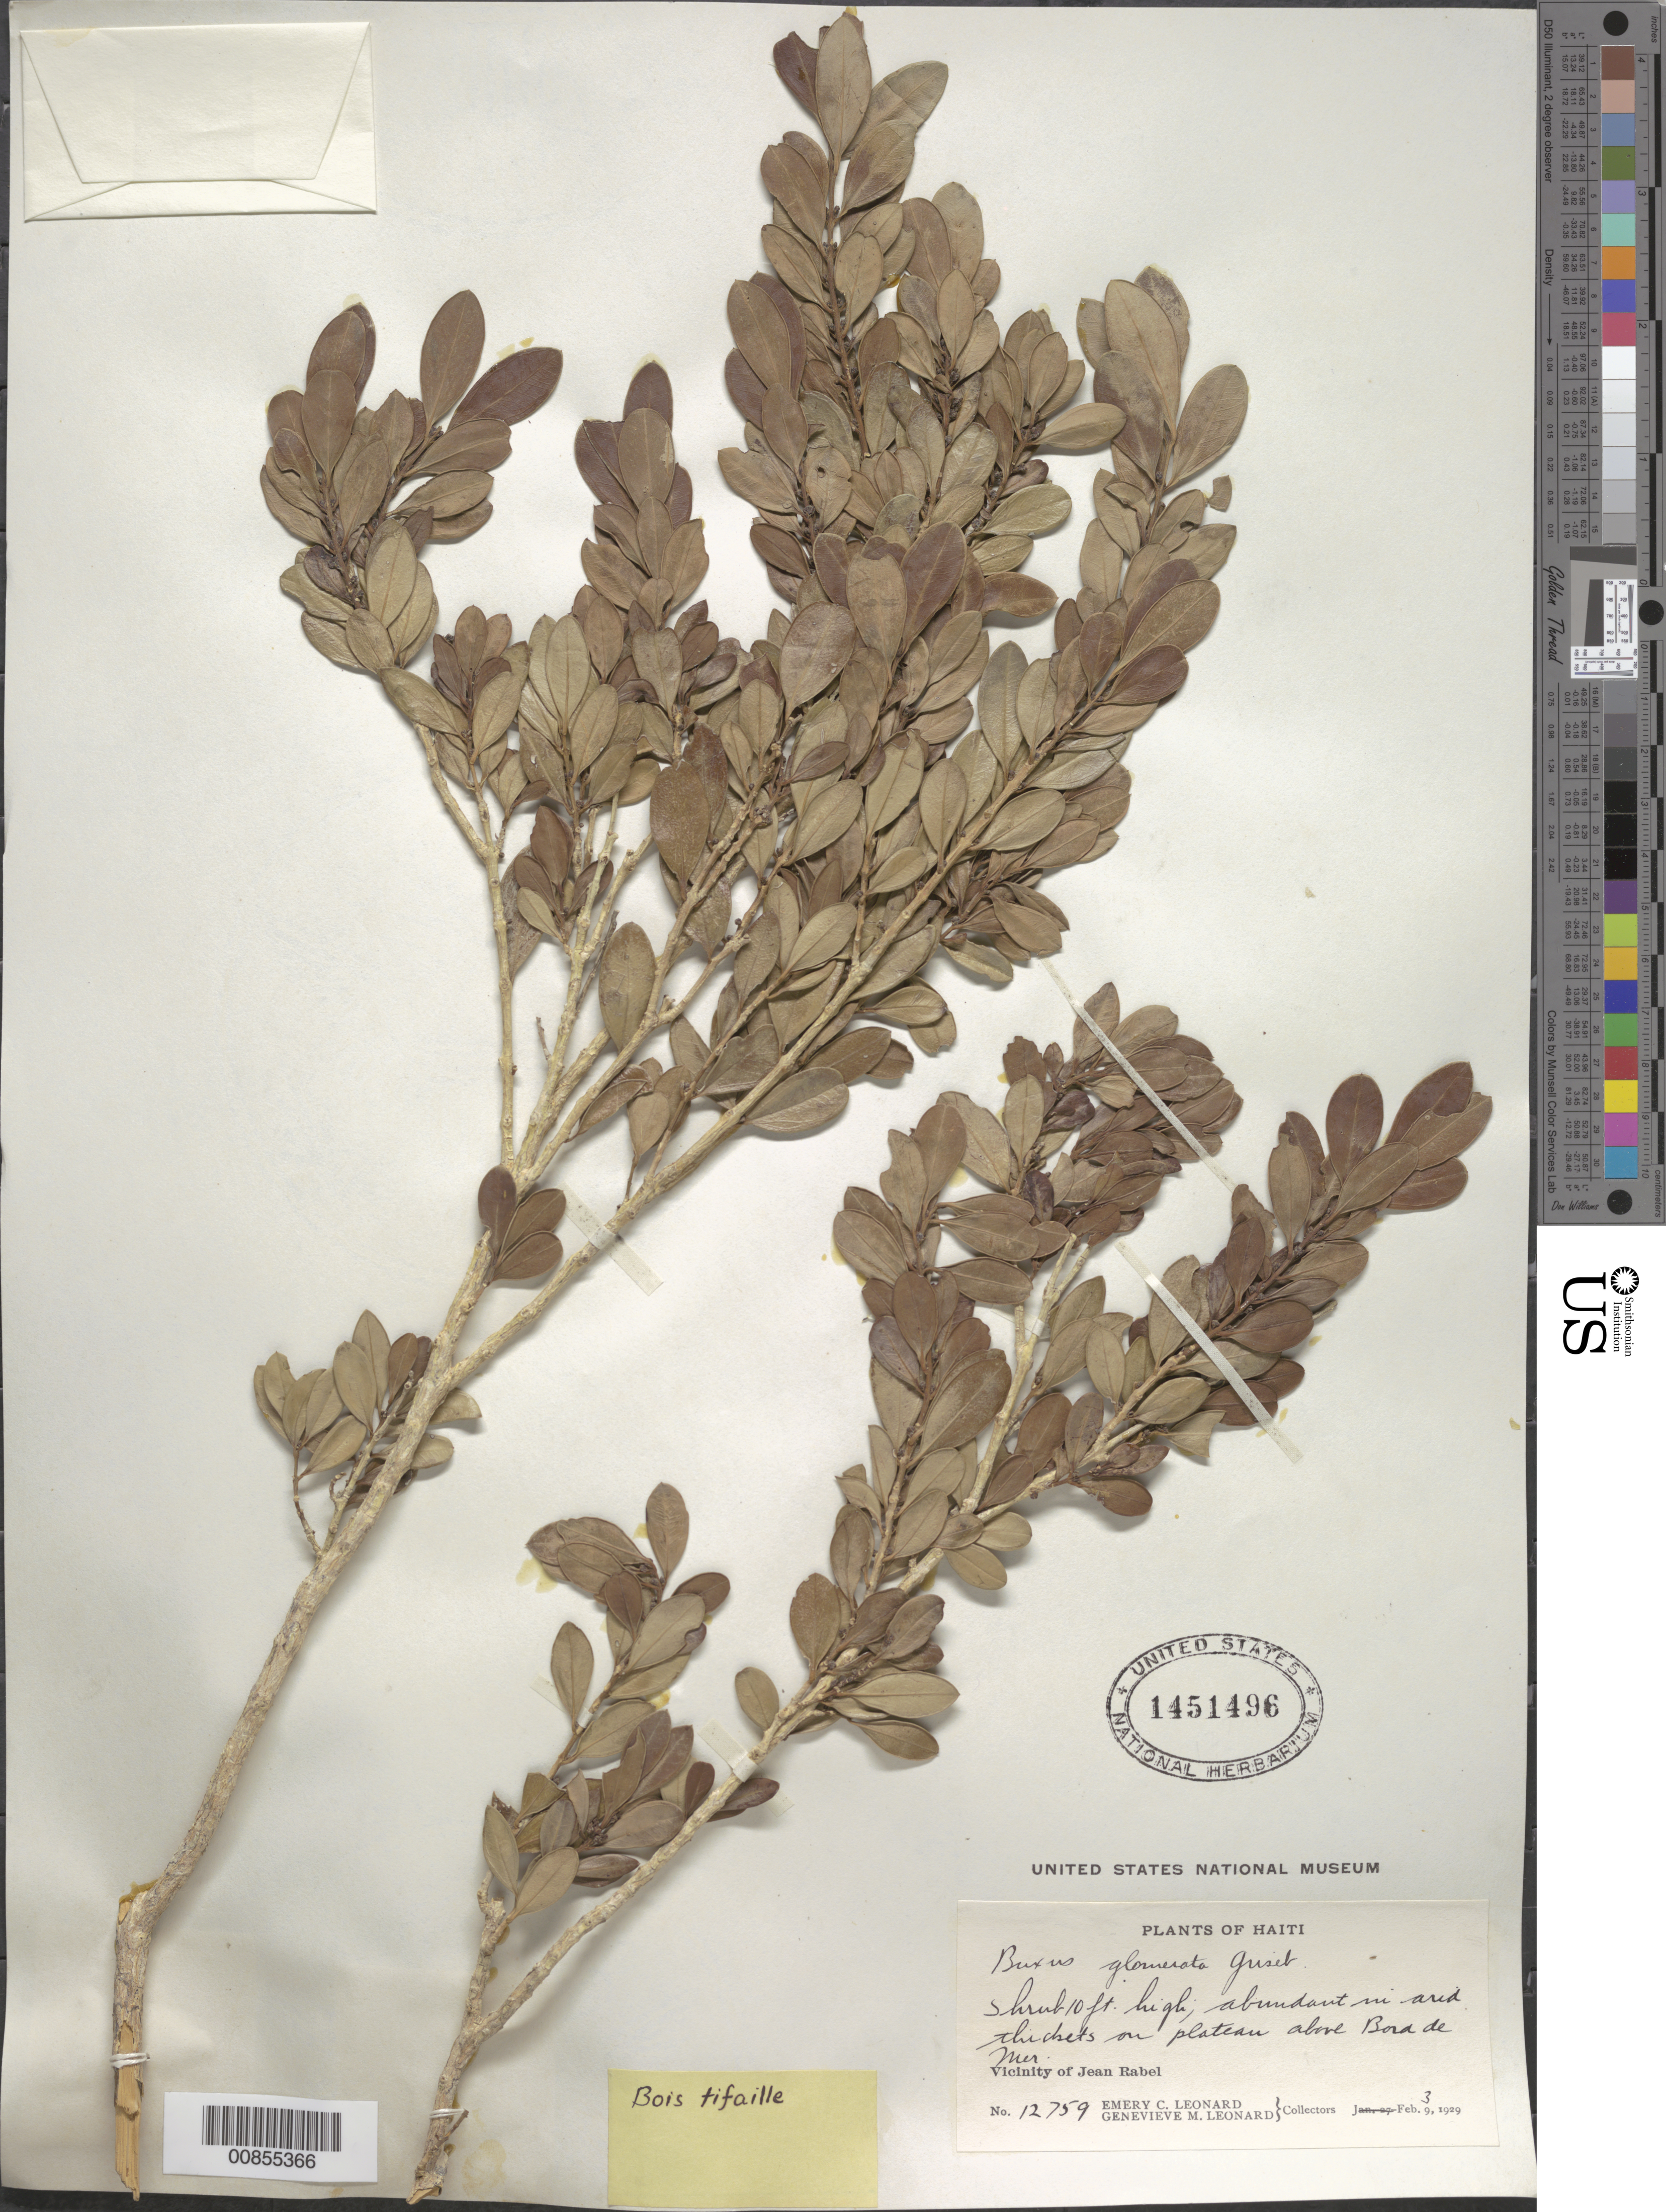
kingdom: Plantae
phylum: Tracheophyta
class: Magnoliopsida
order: Buxales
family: Buxaceae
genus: Buxus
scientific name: Buxus glomerata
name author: (Griseb.) Müll. Arg.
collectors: E. C. Leonard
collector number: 12759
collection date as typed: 03 Feb 1929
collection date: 1929-02-03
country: Haiti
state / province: Nord-Ouest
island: Hispaniola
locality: Vicinity of Jean Rabel, plateau above Bord de Mer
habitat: In arid thickets on plateau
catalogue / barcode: US 1451496